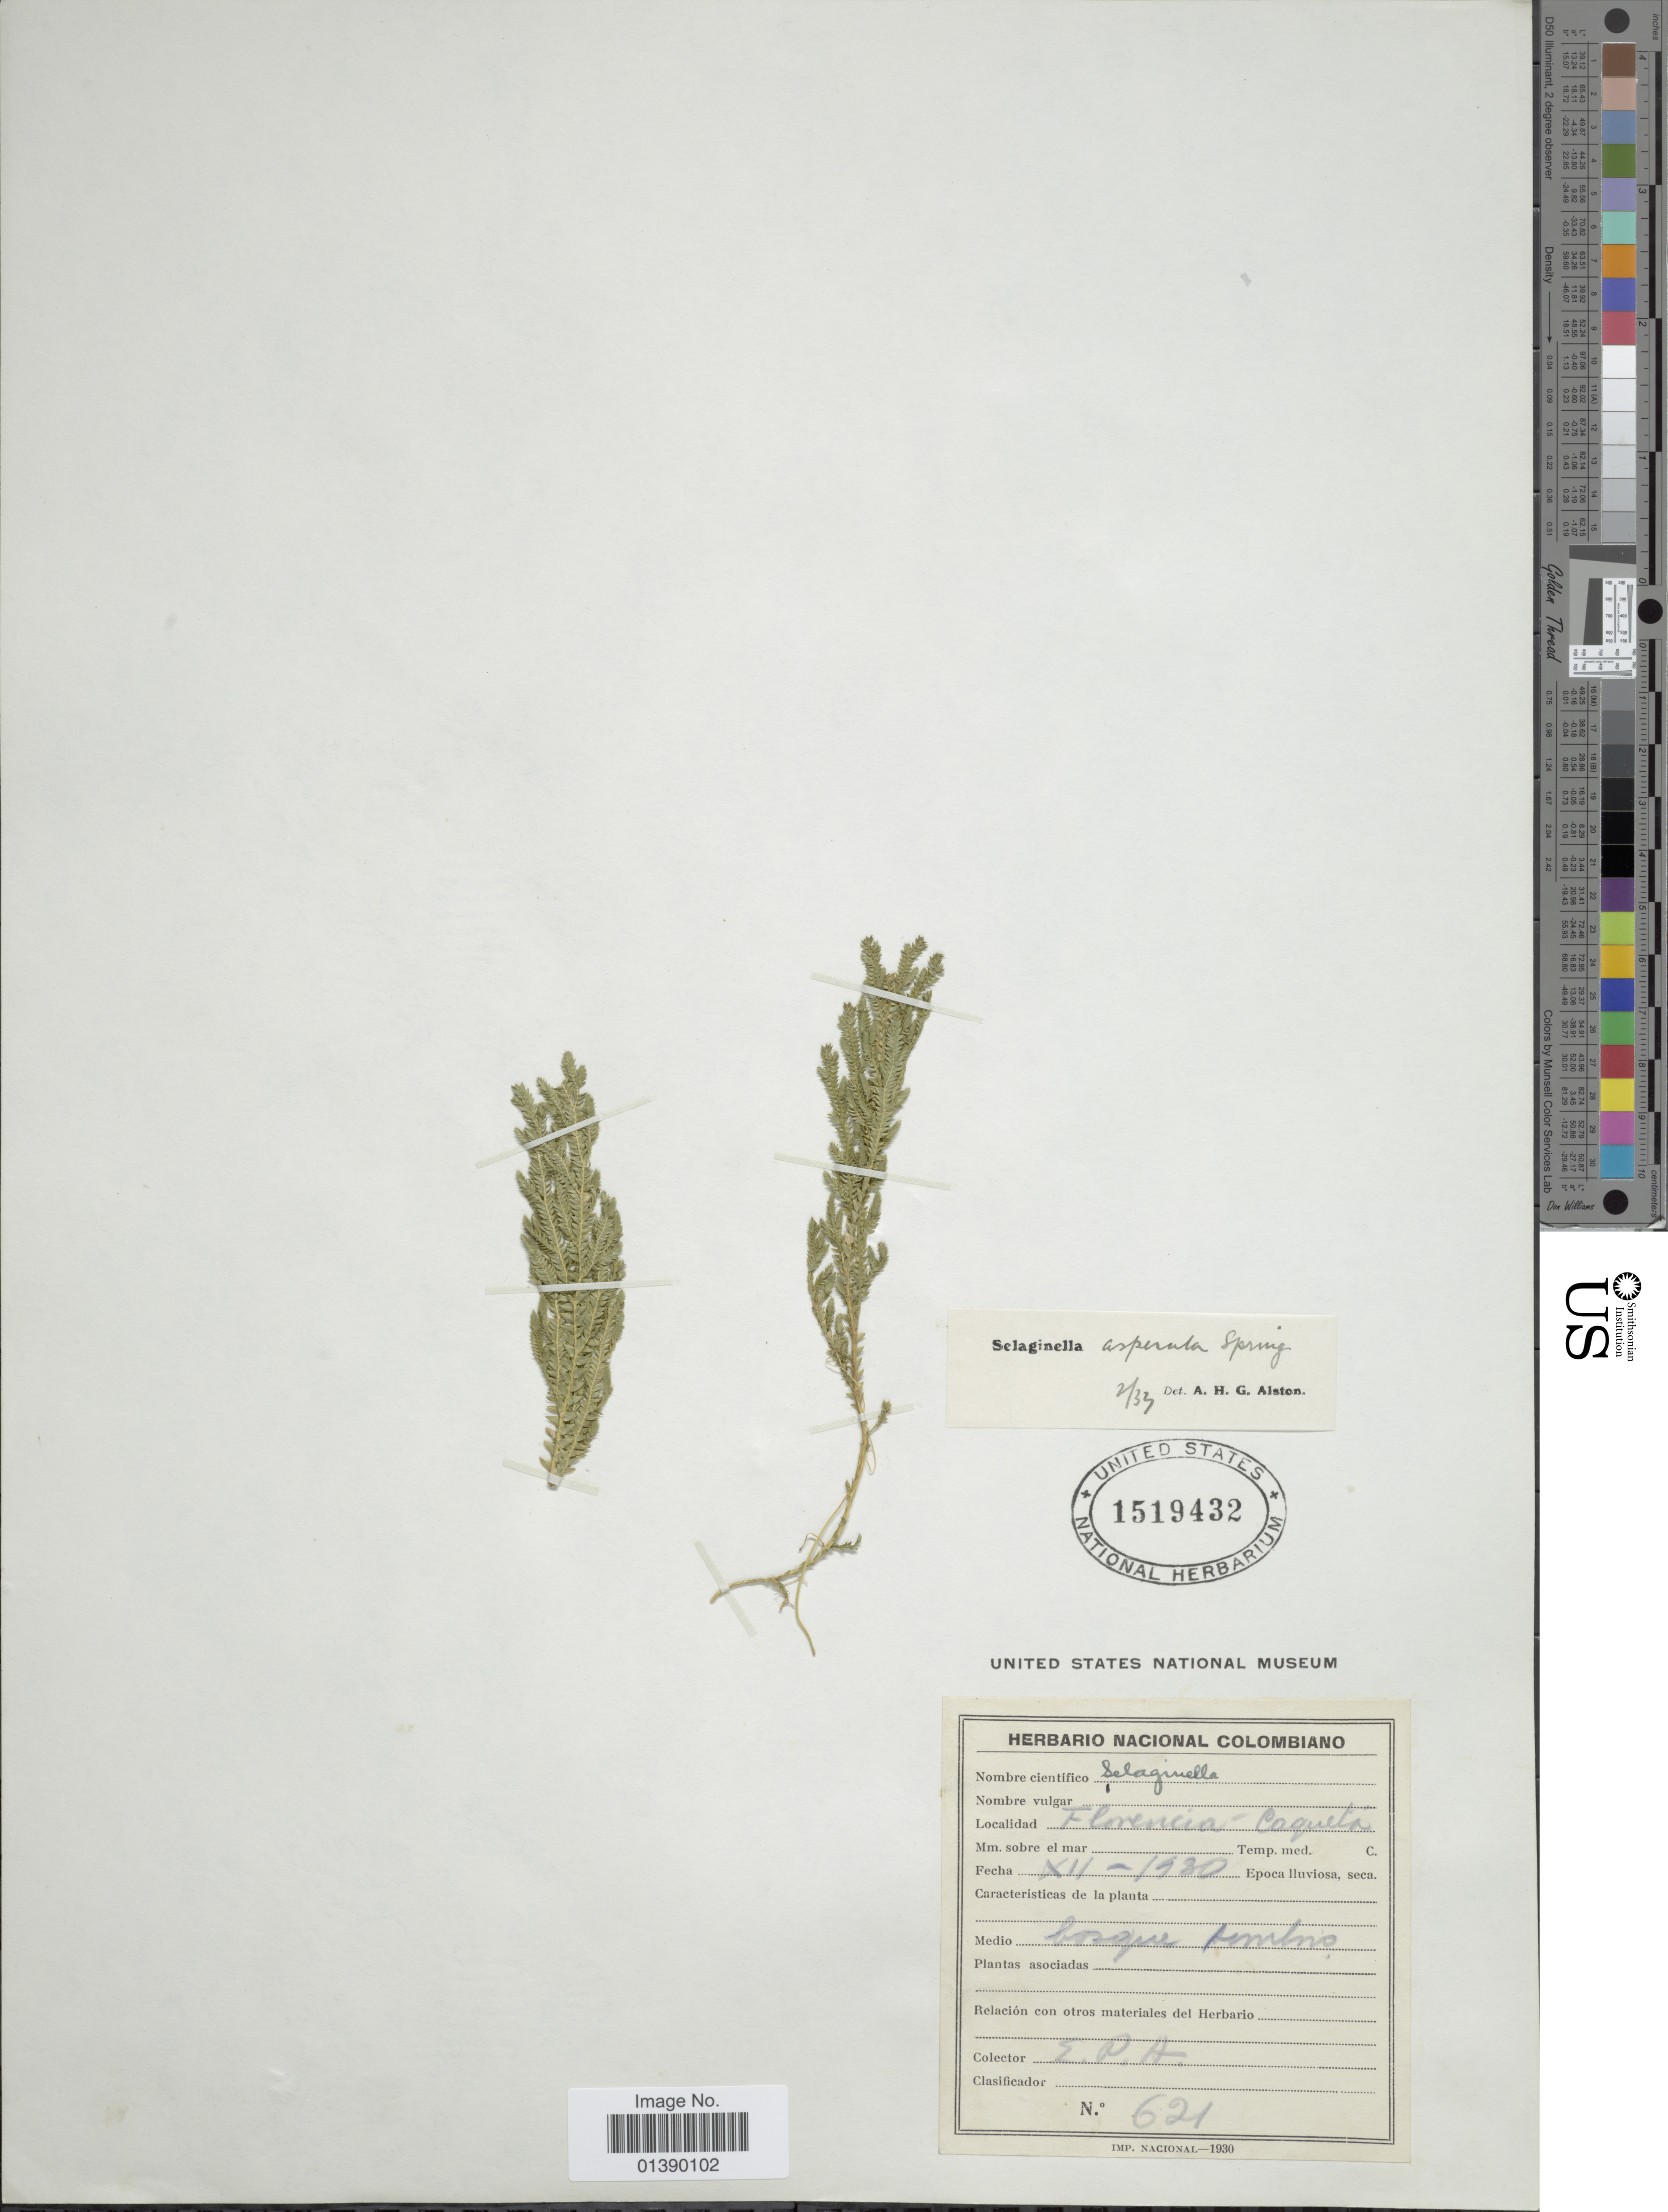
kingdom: Plantae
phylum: Tracheophyta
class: Lycopodiopsida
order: Selaginellales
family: Selaginellaceae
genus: Selaginella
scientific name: Selaginella asperula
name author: Spring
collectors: E. P. Arbelaez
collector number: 621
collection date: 1930-12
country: Colombia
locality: Florencia - Caqueta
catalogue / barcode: US 1519432